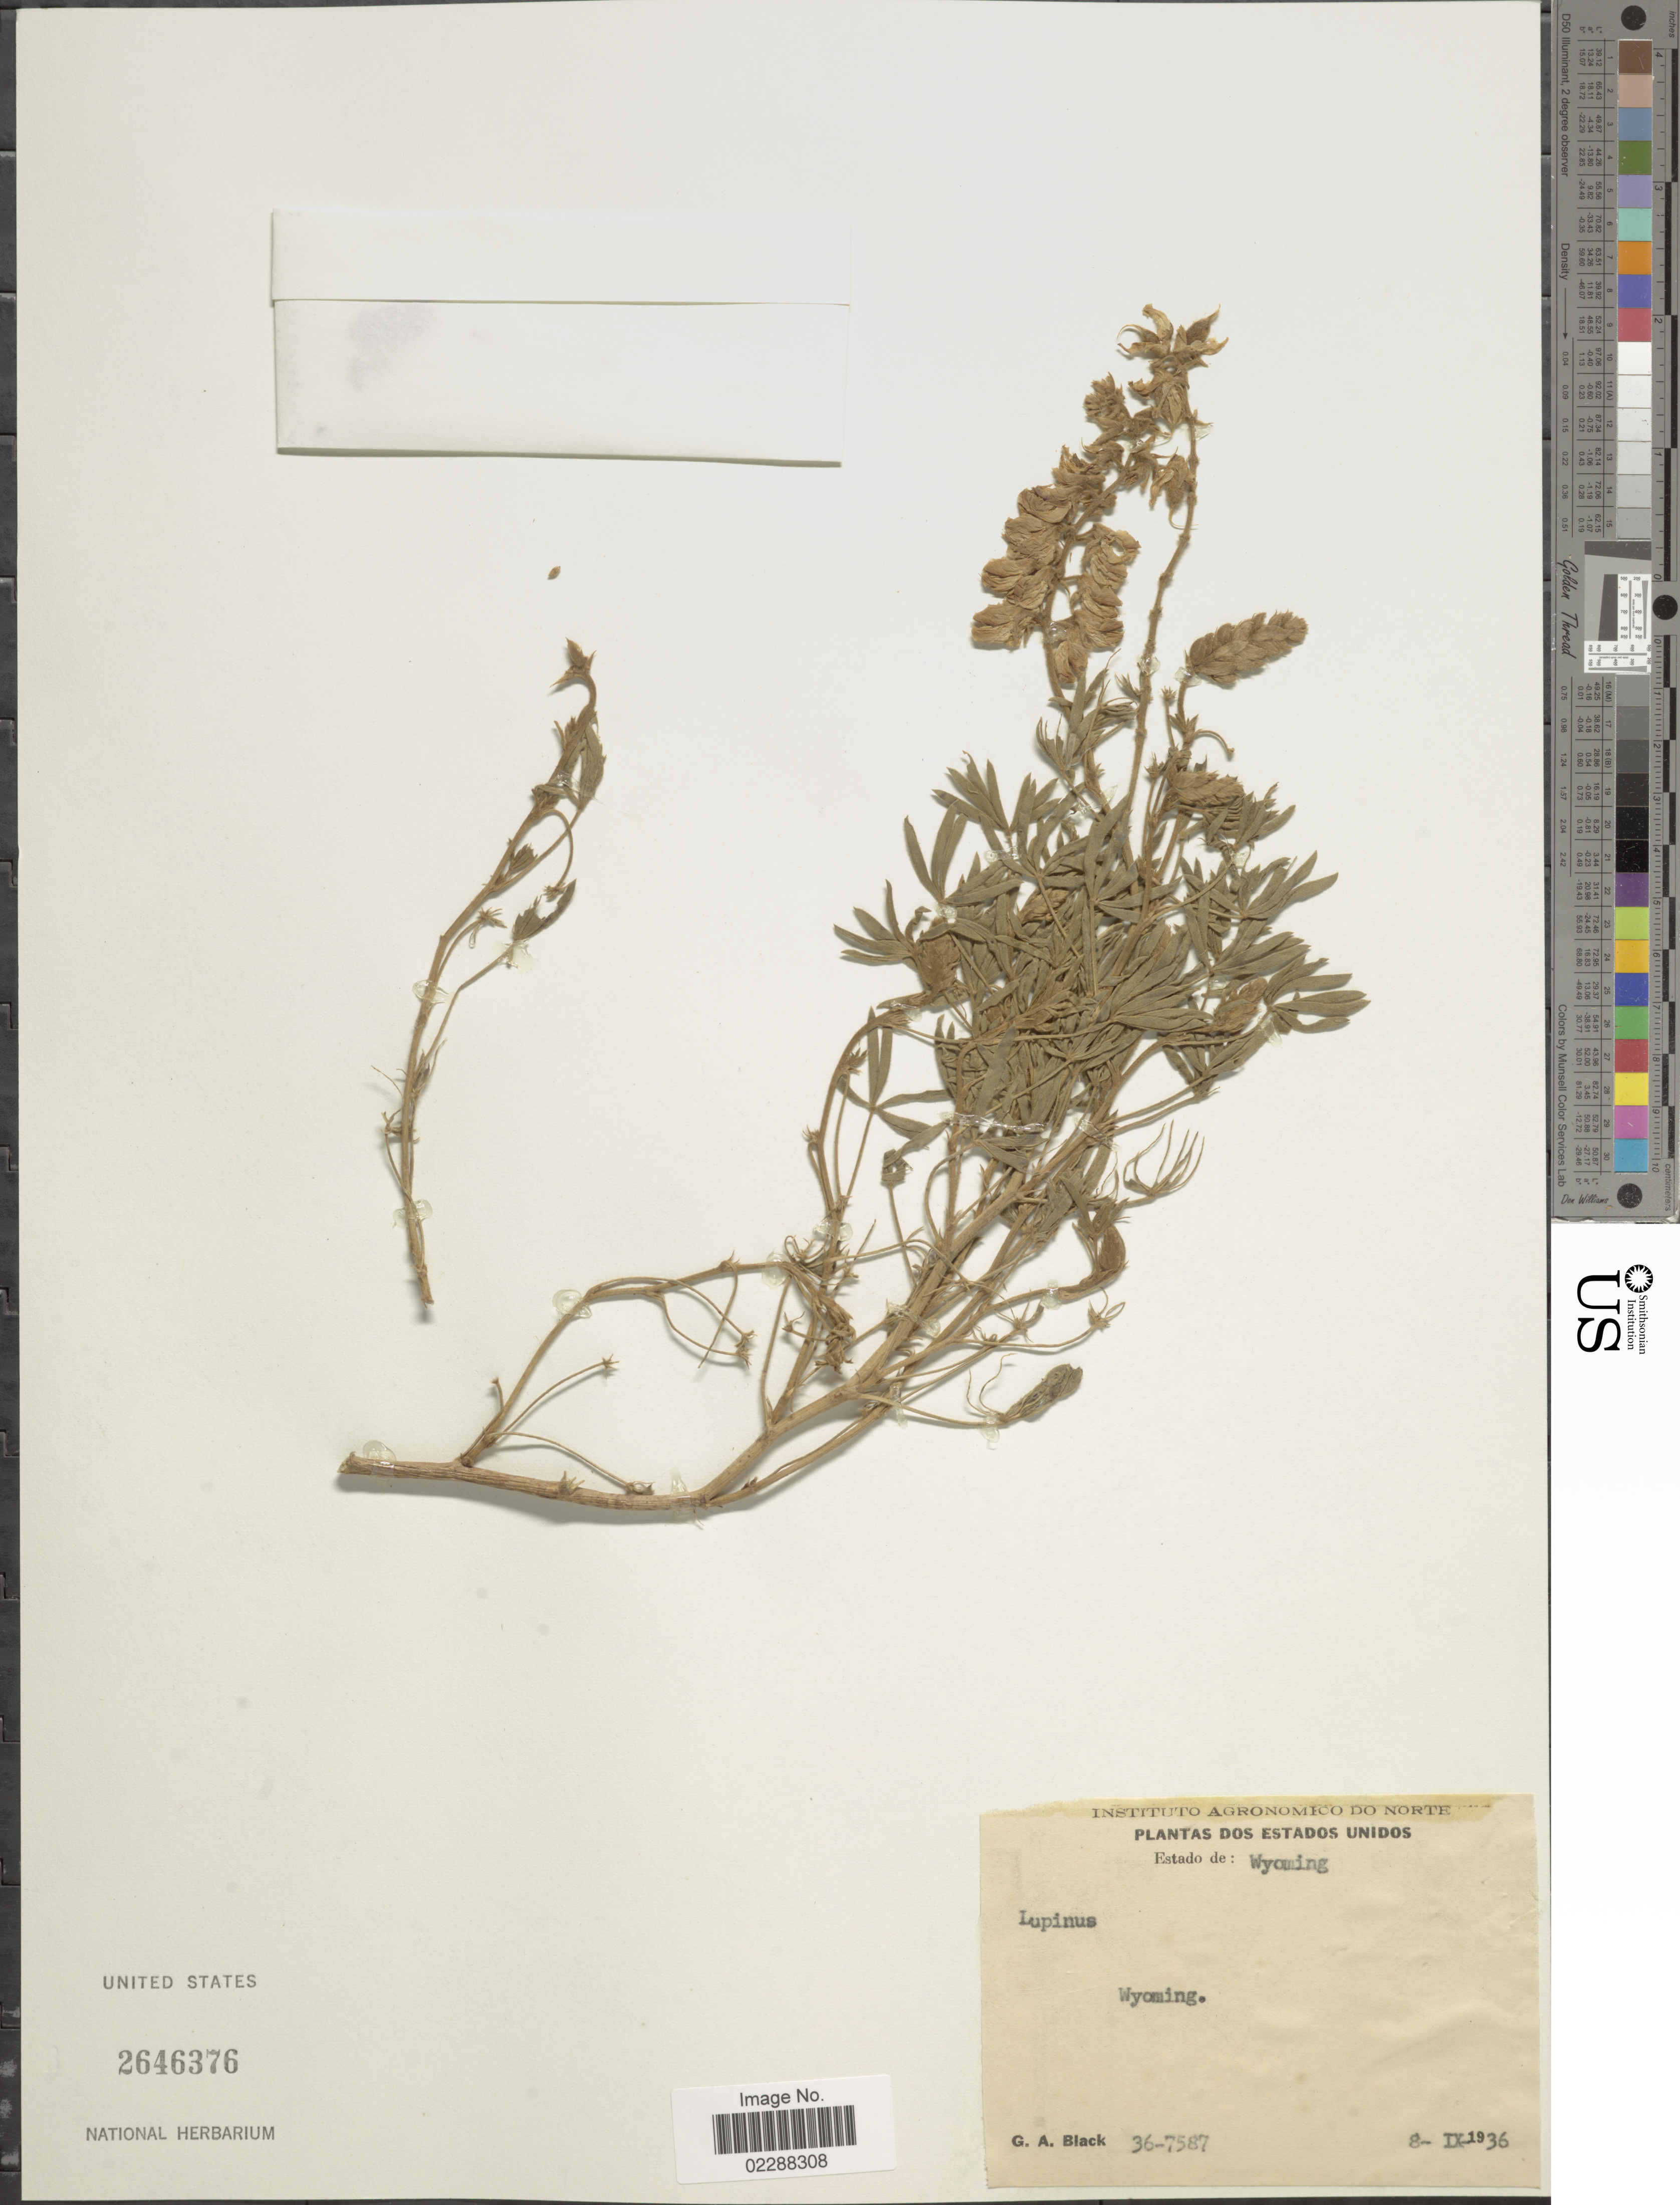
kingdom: Plantae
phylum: Tracheophyta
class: Magnoliopsida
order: Fabales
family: Fabaceae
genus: Lupinus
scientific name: Lupinus sp.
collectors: G. A. Black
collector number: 36-7587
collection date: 1936-09-08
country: United States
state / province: Wyoming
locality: Estado de Wyoming, Dos Estados Unidos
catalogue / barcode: US 2646376